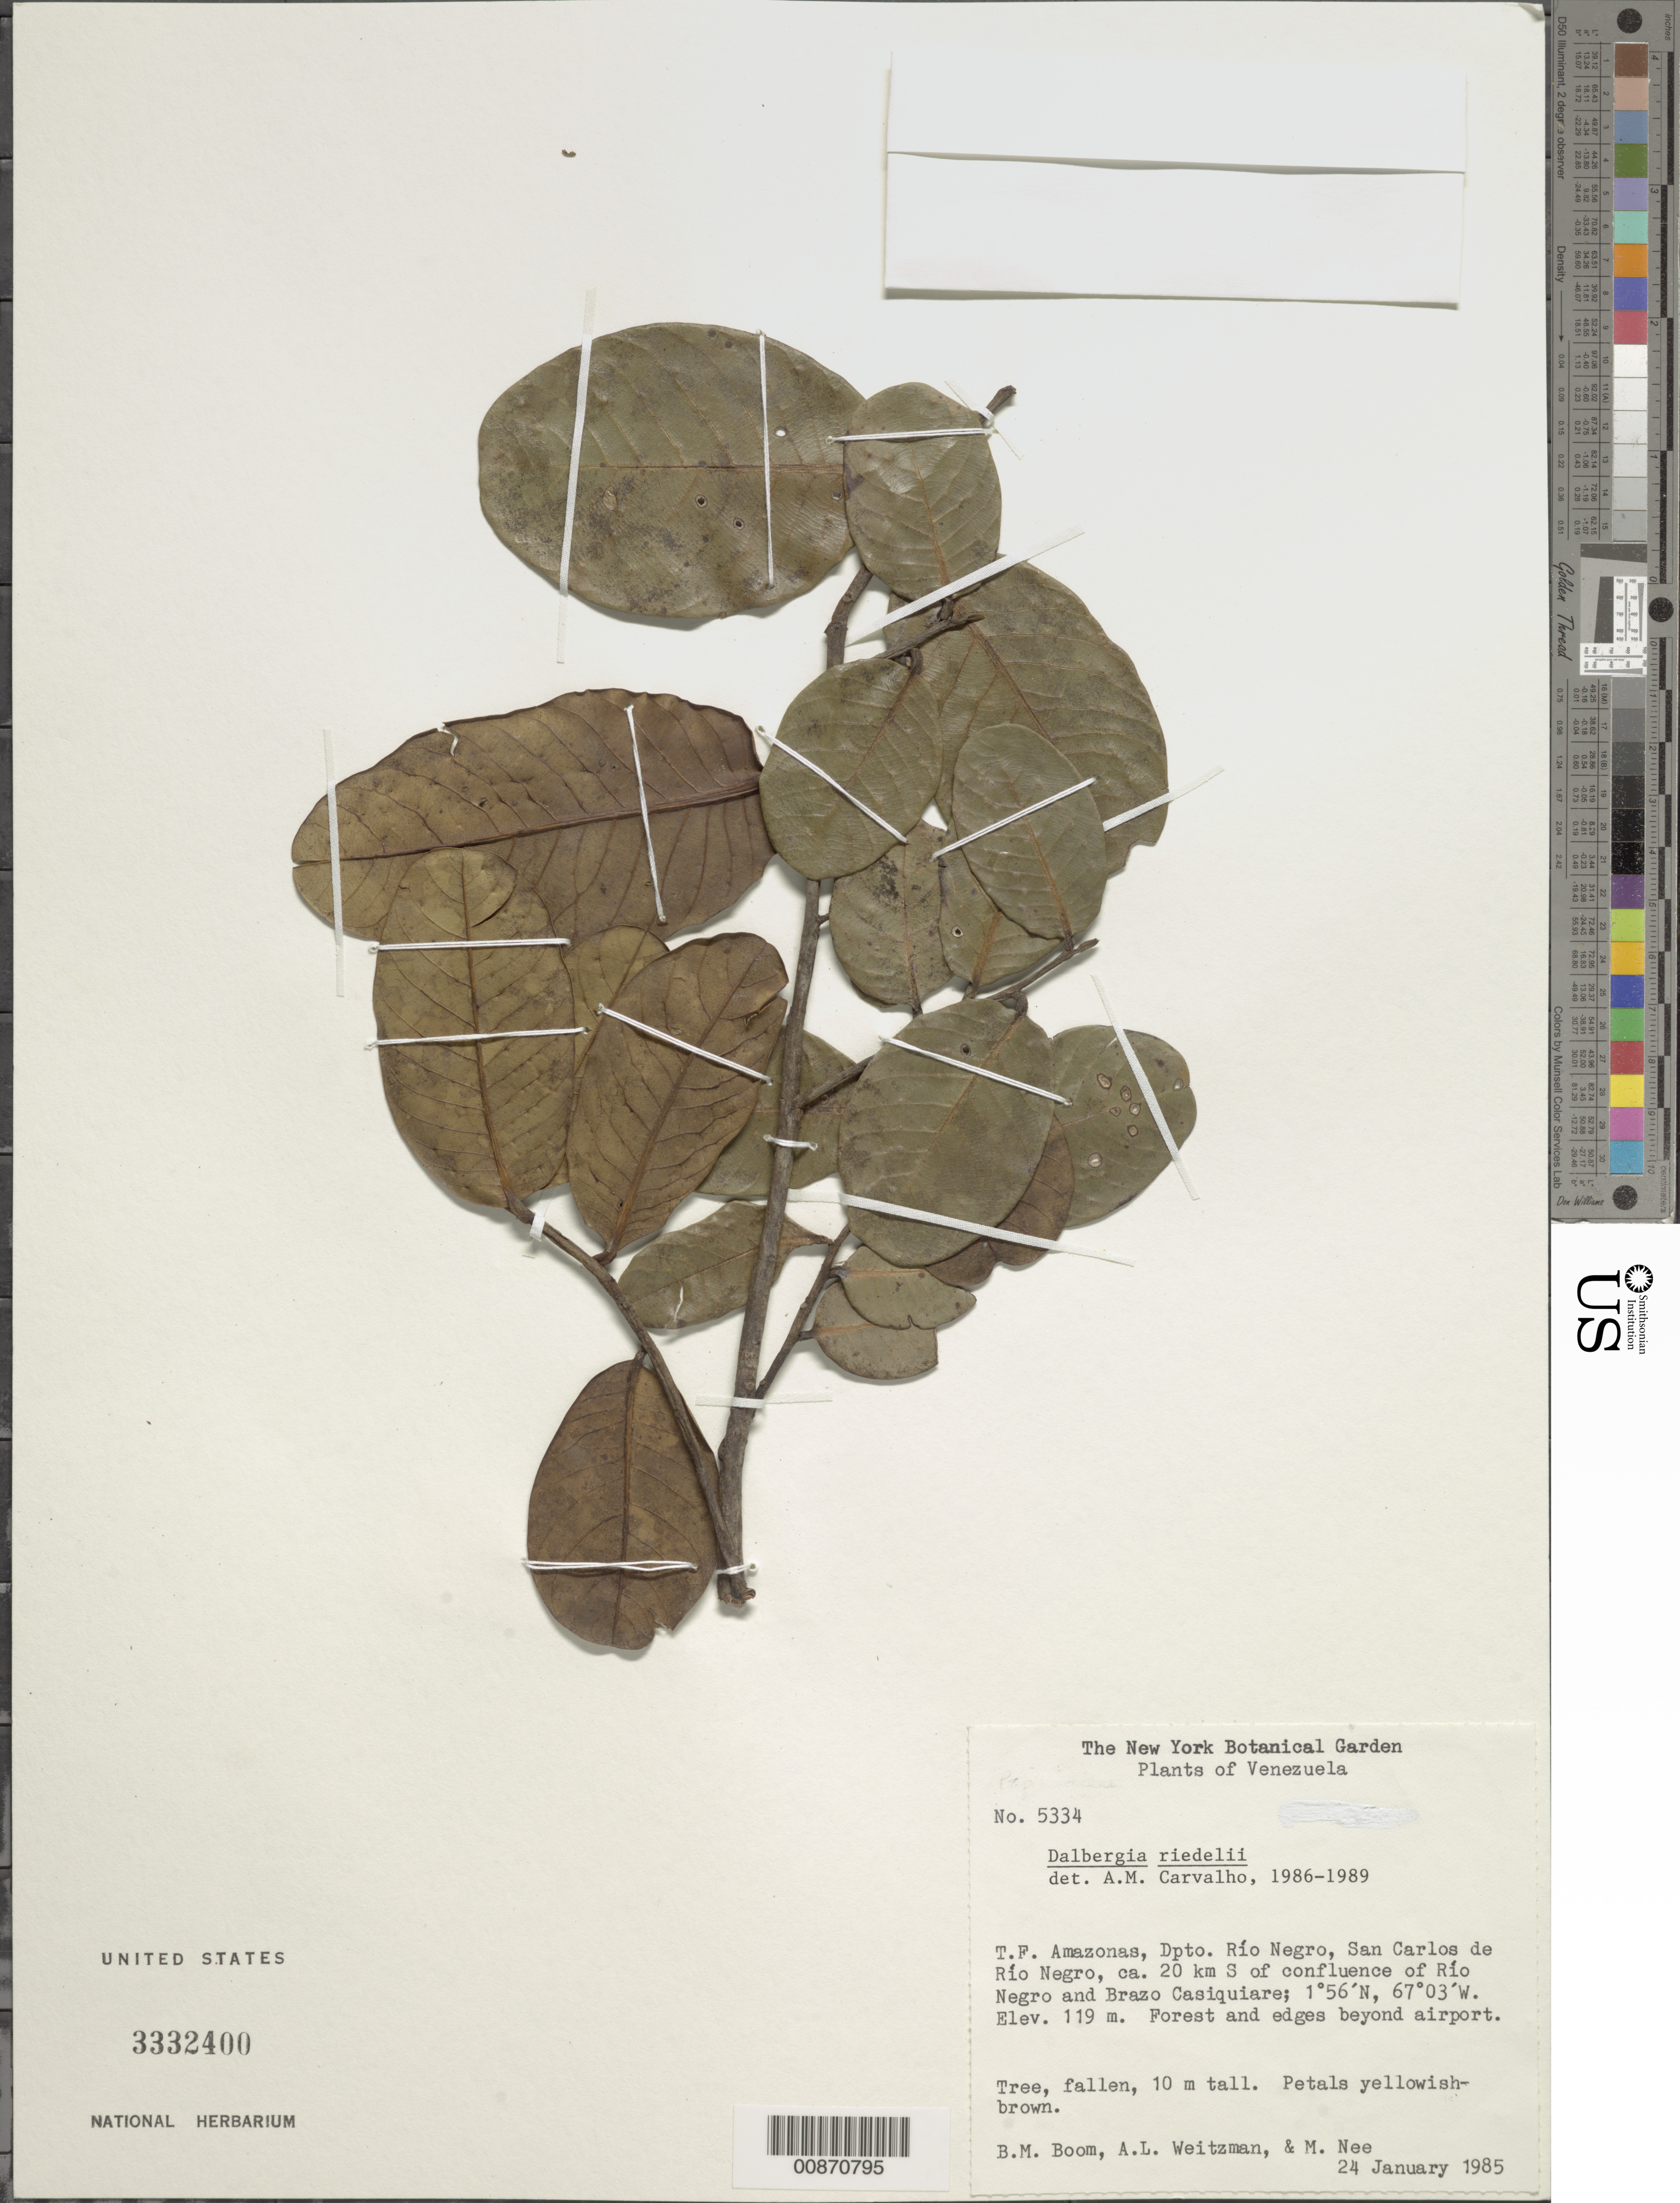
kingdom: Plantae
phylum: Tracheophyta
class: Magnoliopsida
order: Fabales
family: Fabaceae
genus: Dalbergia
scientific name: Dalbergia riedelii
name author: (Benth.) Sandwith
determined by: Carvalho, A. M. V. de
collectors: B. M. Boom, A. L. Weitzman & M. Nee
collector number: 5334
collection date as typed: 24-Jan-85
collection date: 1985-01-24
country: Venezuela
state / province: Amazonas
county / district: Río Negro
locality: San Carlos de Río Negro, ca. 20 km S of confl. of Río Negro and Brazo Casiquiare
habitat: Forest and edges beyond airport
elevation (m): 119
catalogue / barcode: US 3332400